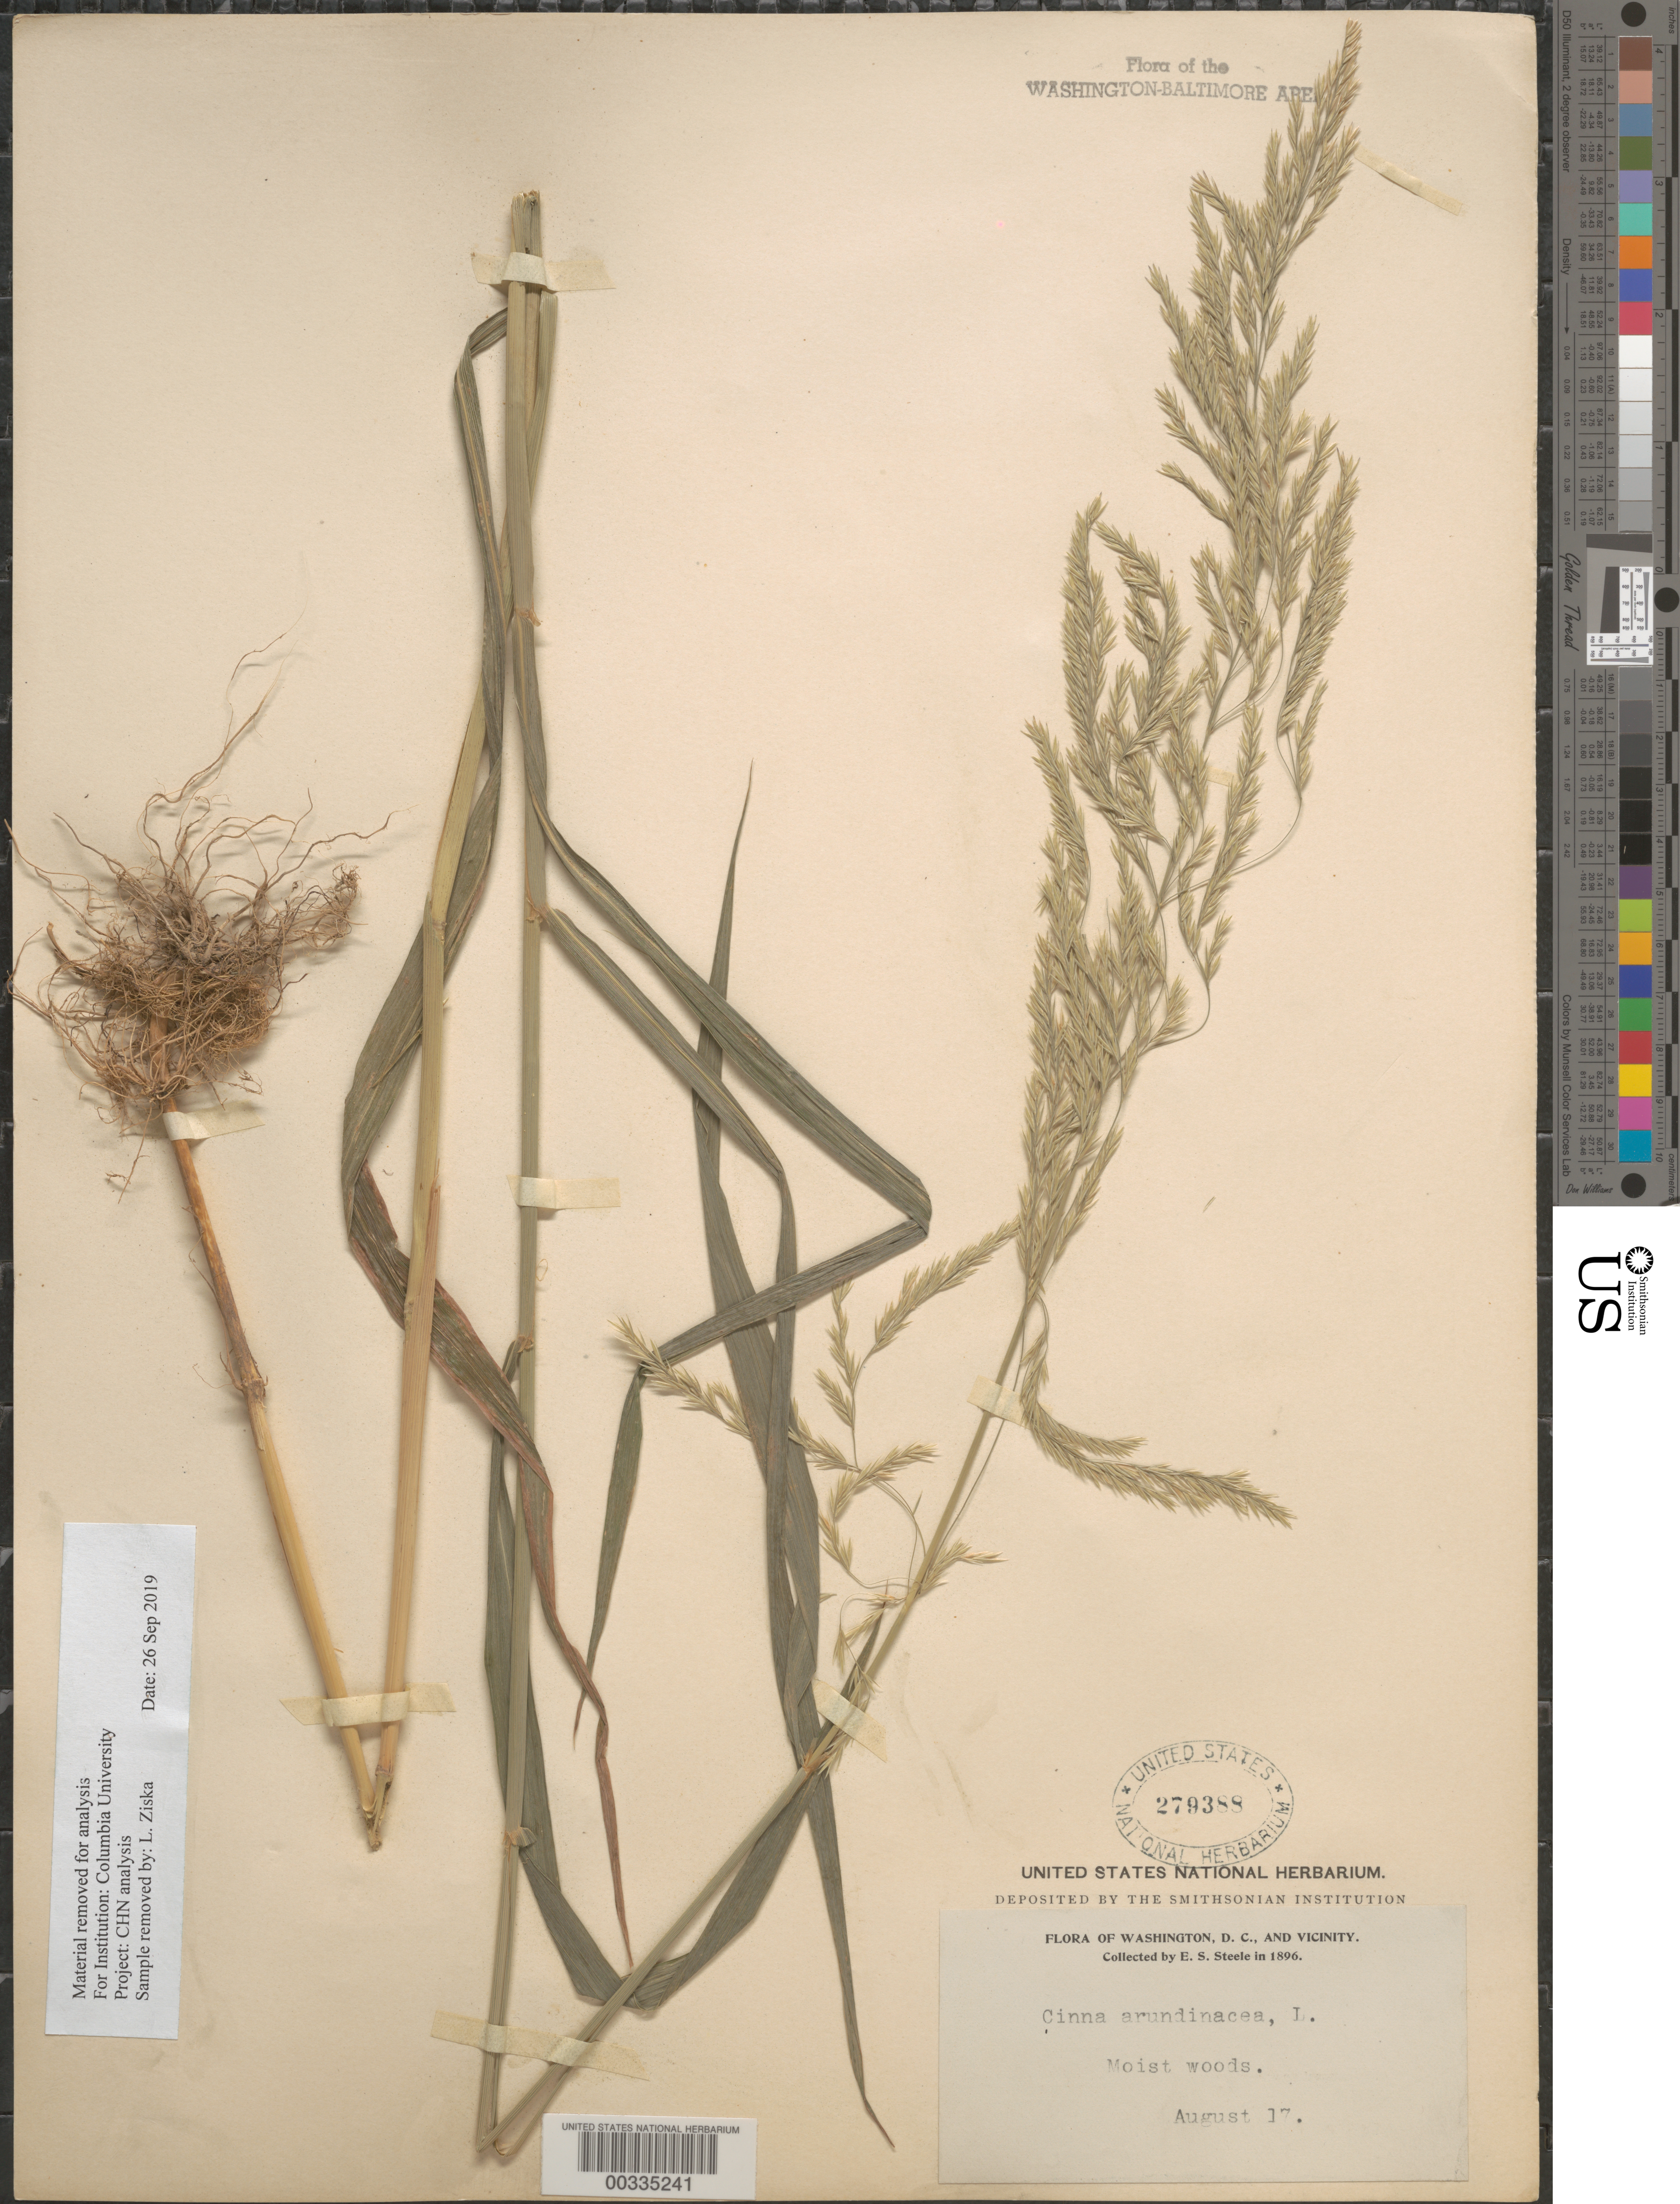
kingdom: Plantae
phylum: Tracheophyta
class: Liliopsida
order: Poales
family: Poaceae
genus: Cinna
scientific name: Cinna arundinacea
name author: L.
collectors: E. Steele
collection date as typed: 17 Aug 1896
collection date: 1896-08-17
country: United States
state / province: District of Columbia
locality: Washington DC area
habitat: Moist woods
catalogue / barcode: US 279388